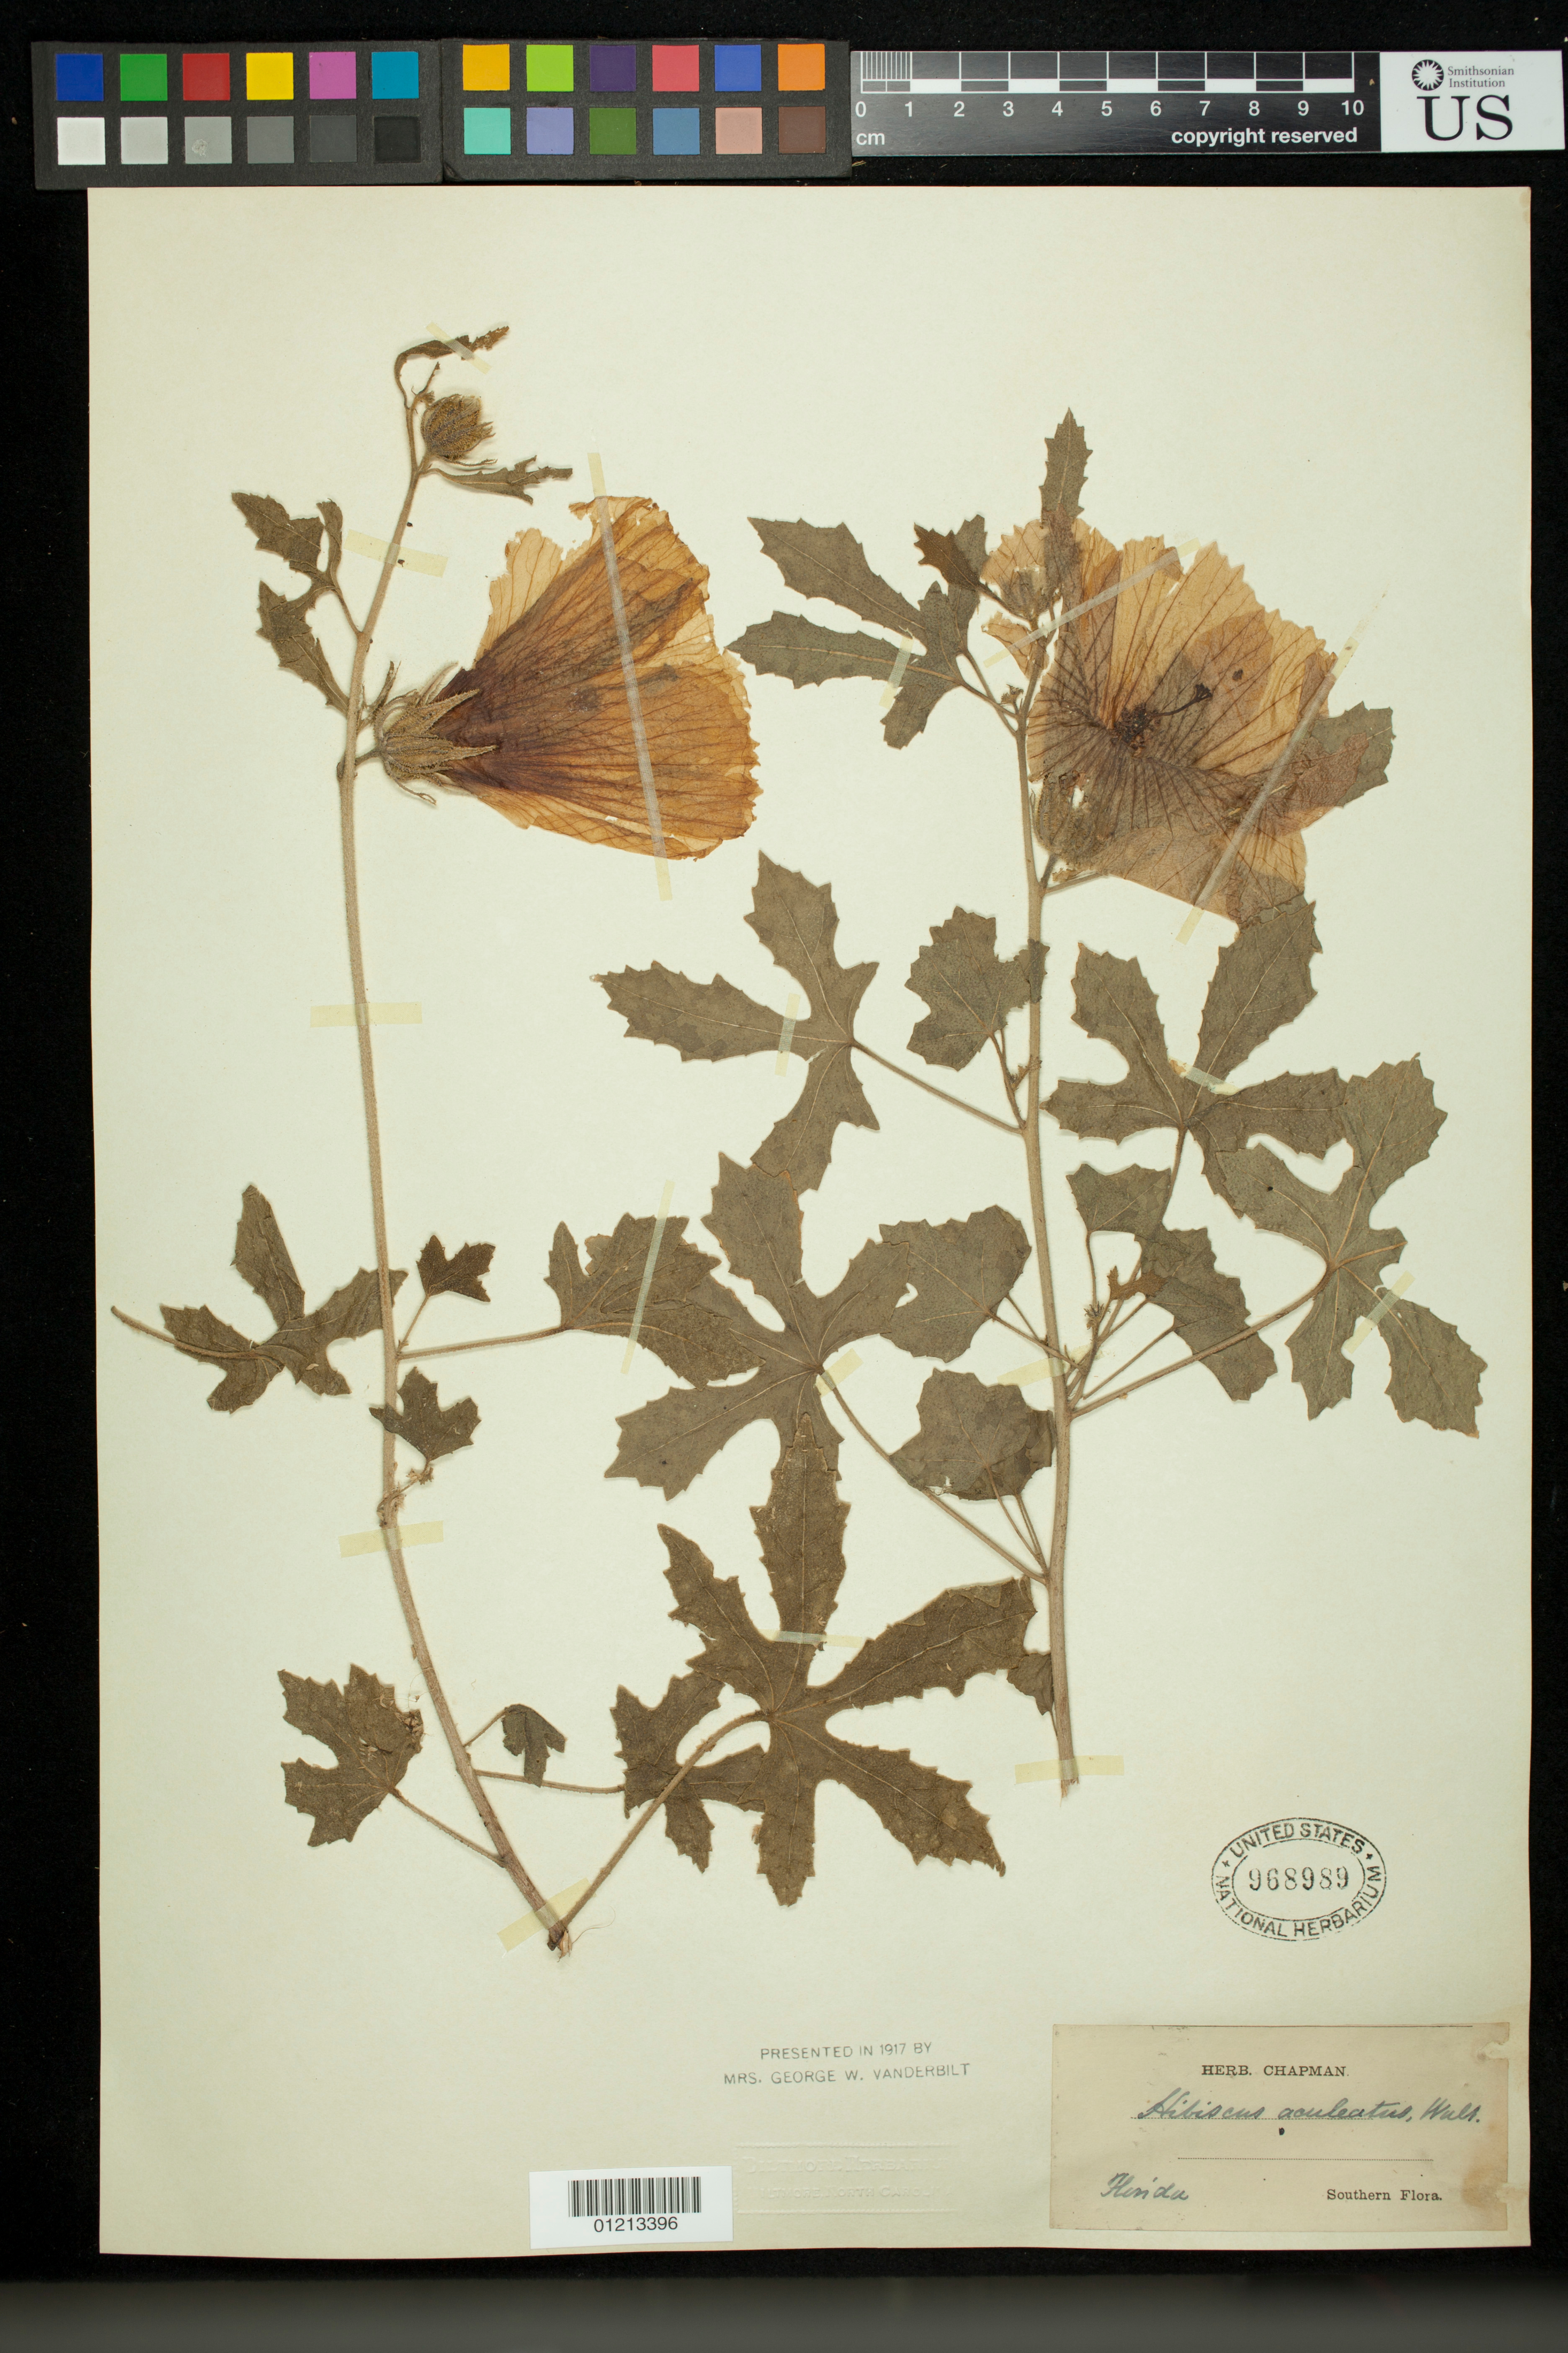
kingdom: Plantae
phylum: Tracheophyta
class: Magnoliopsida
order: Malvales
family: Malvaceae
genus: Sabdariffa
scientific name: Sabdariffa aculeata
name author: (Walter) M.M. Hanes & R.L. Barrett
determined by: Dorr, Laurence J., Curator (BOT), Smithsonian Institution - National Museum of Natural History (UNITED STATES)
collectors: ex herb. Chapman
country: United States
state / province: Florida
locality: Florida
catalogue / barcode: US 968989